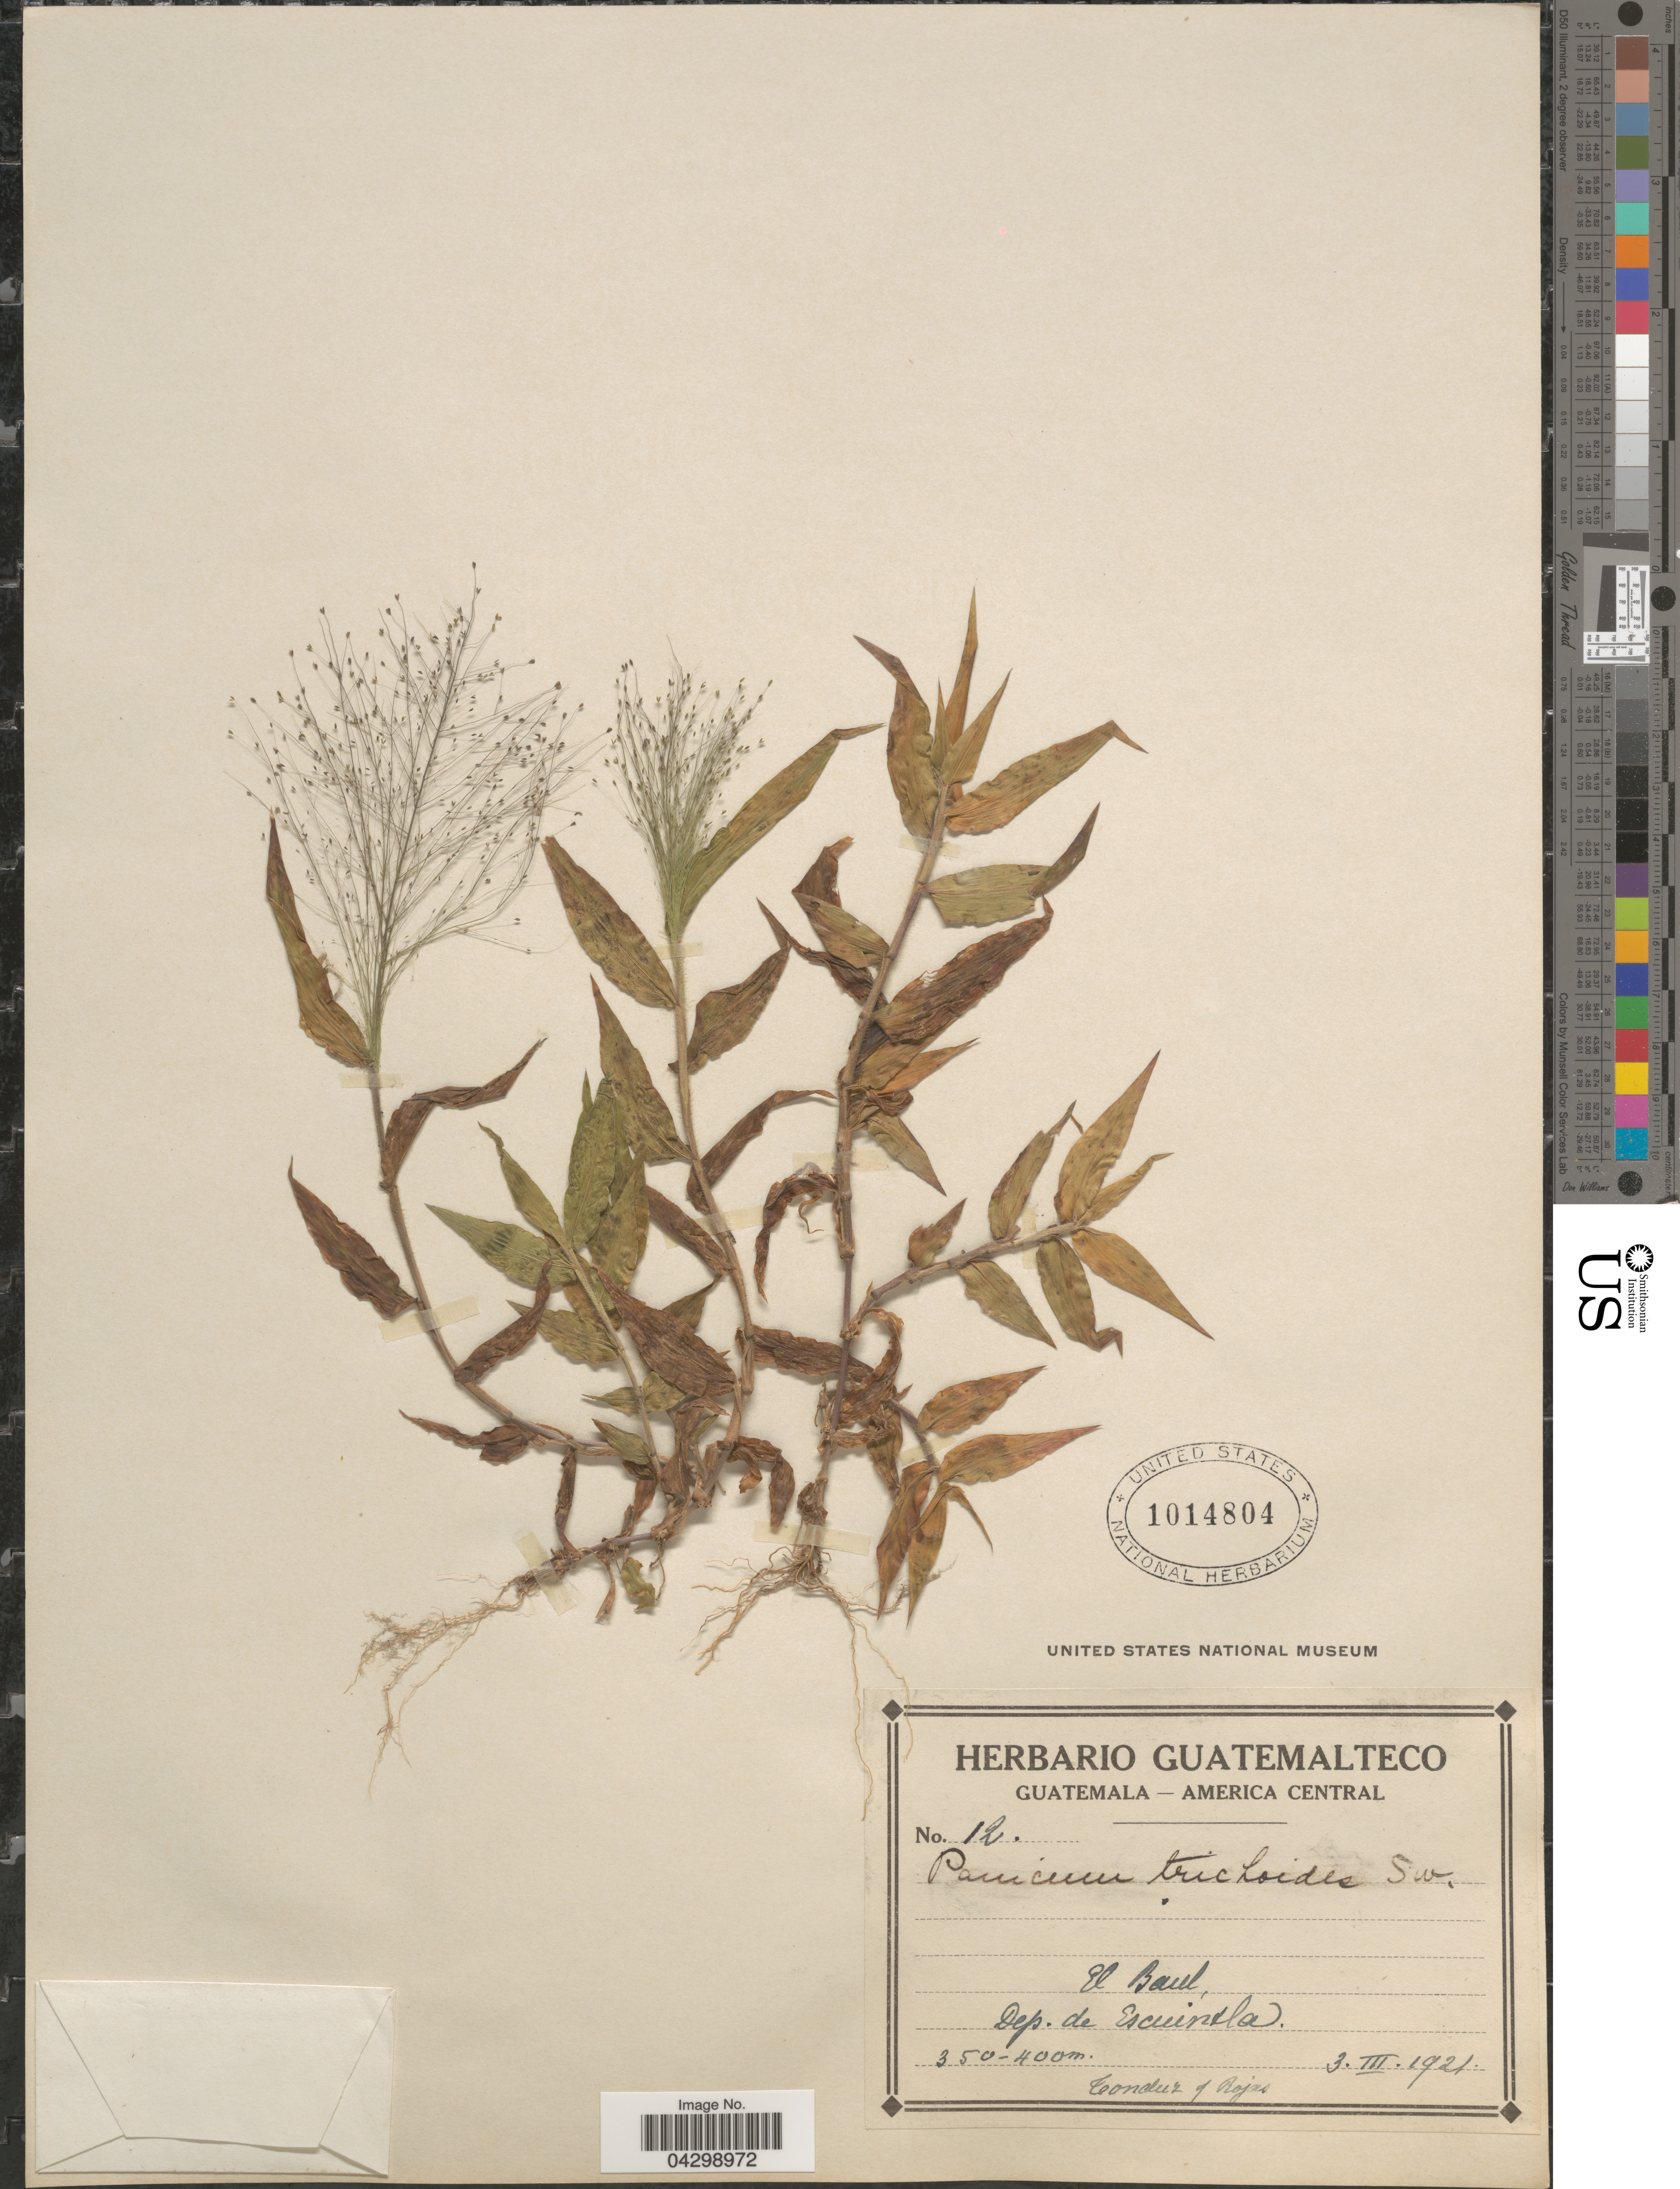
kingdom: Plantae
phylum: Tracheophyta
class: Liliopsida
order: Poales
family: Poaceae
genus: Panicum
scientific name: Panicum trichoides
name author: Sw.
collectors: Tonduz & Rojas, --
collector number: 12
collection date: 1921-03-03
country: Guatemala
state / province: Escuintla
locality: El Basel, Dep. De Escuintla.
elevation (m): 350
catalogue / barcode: US 1014804